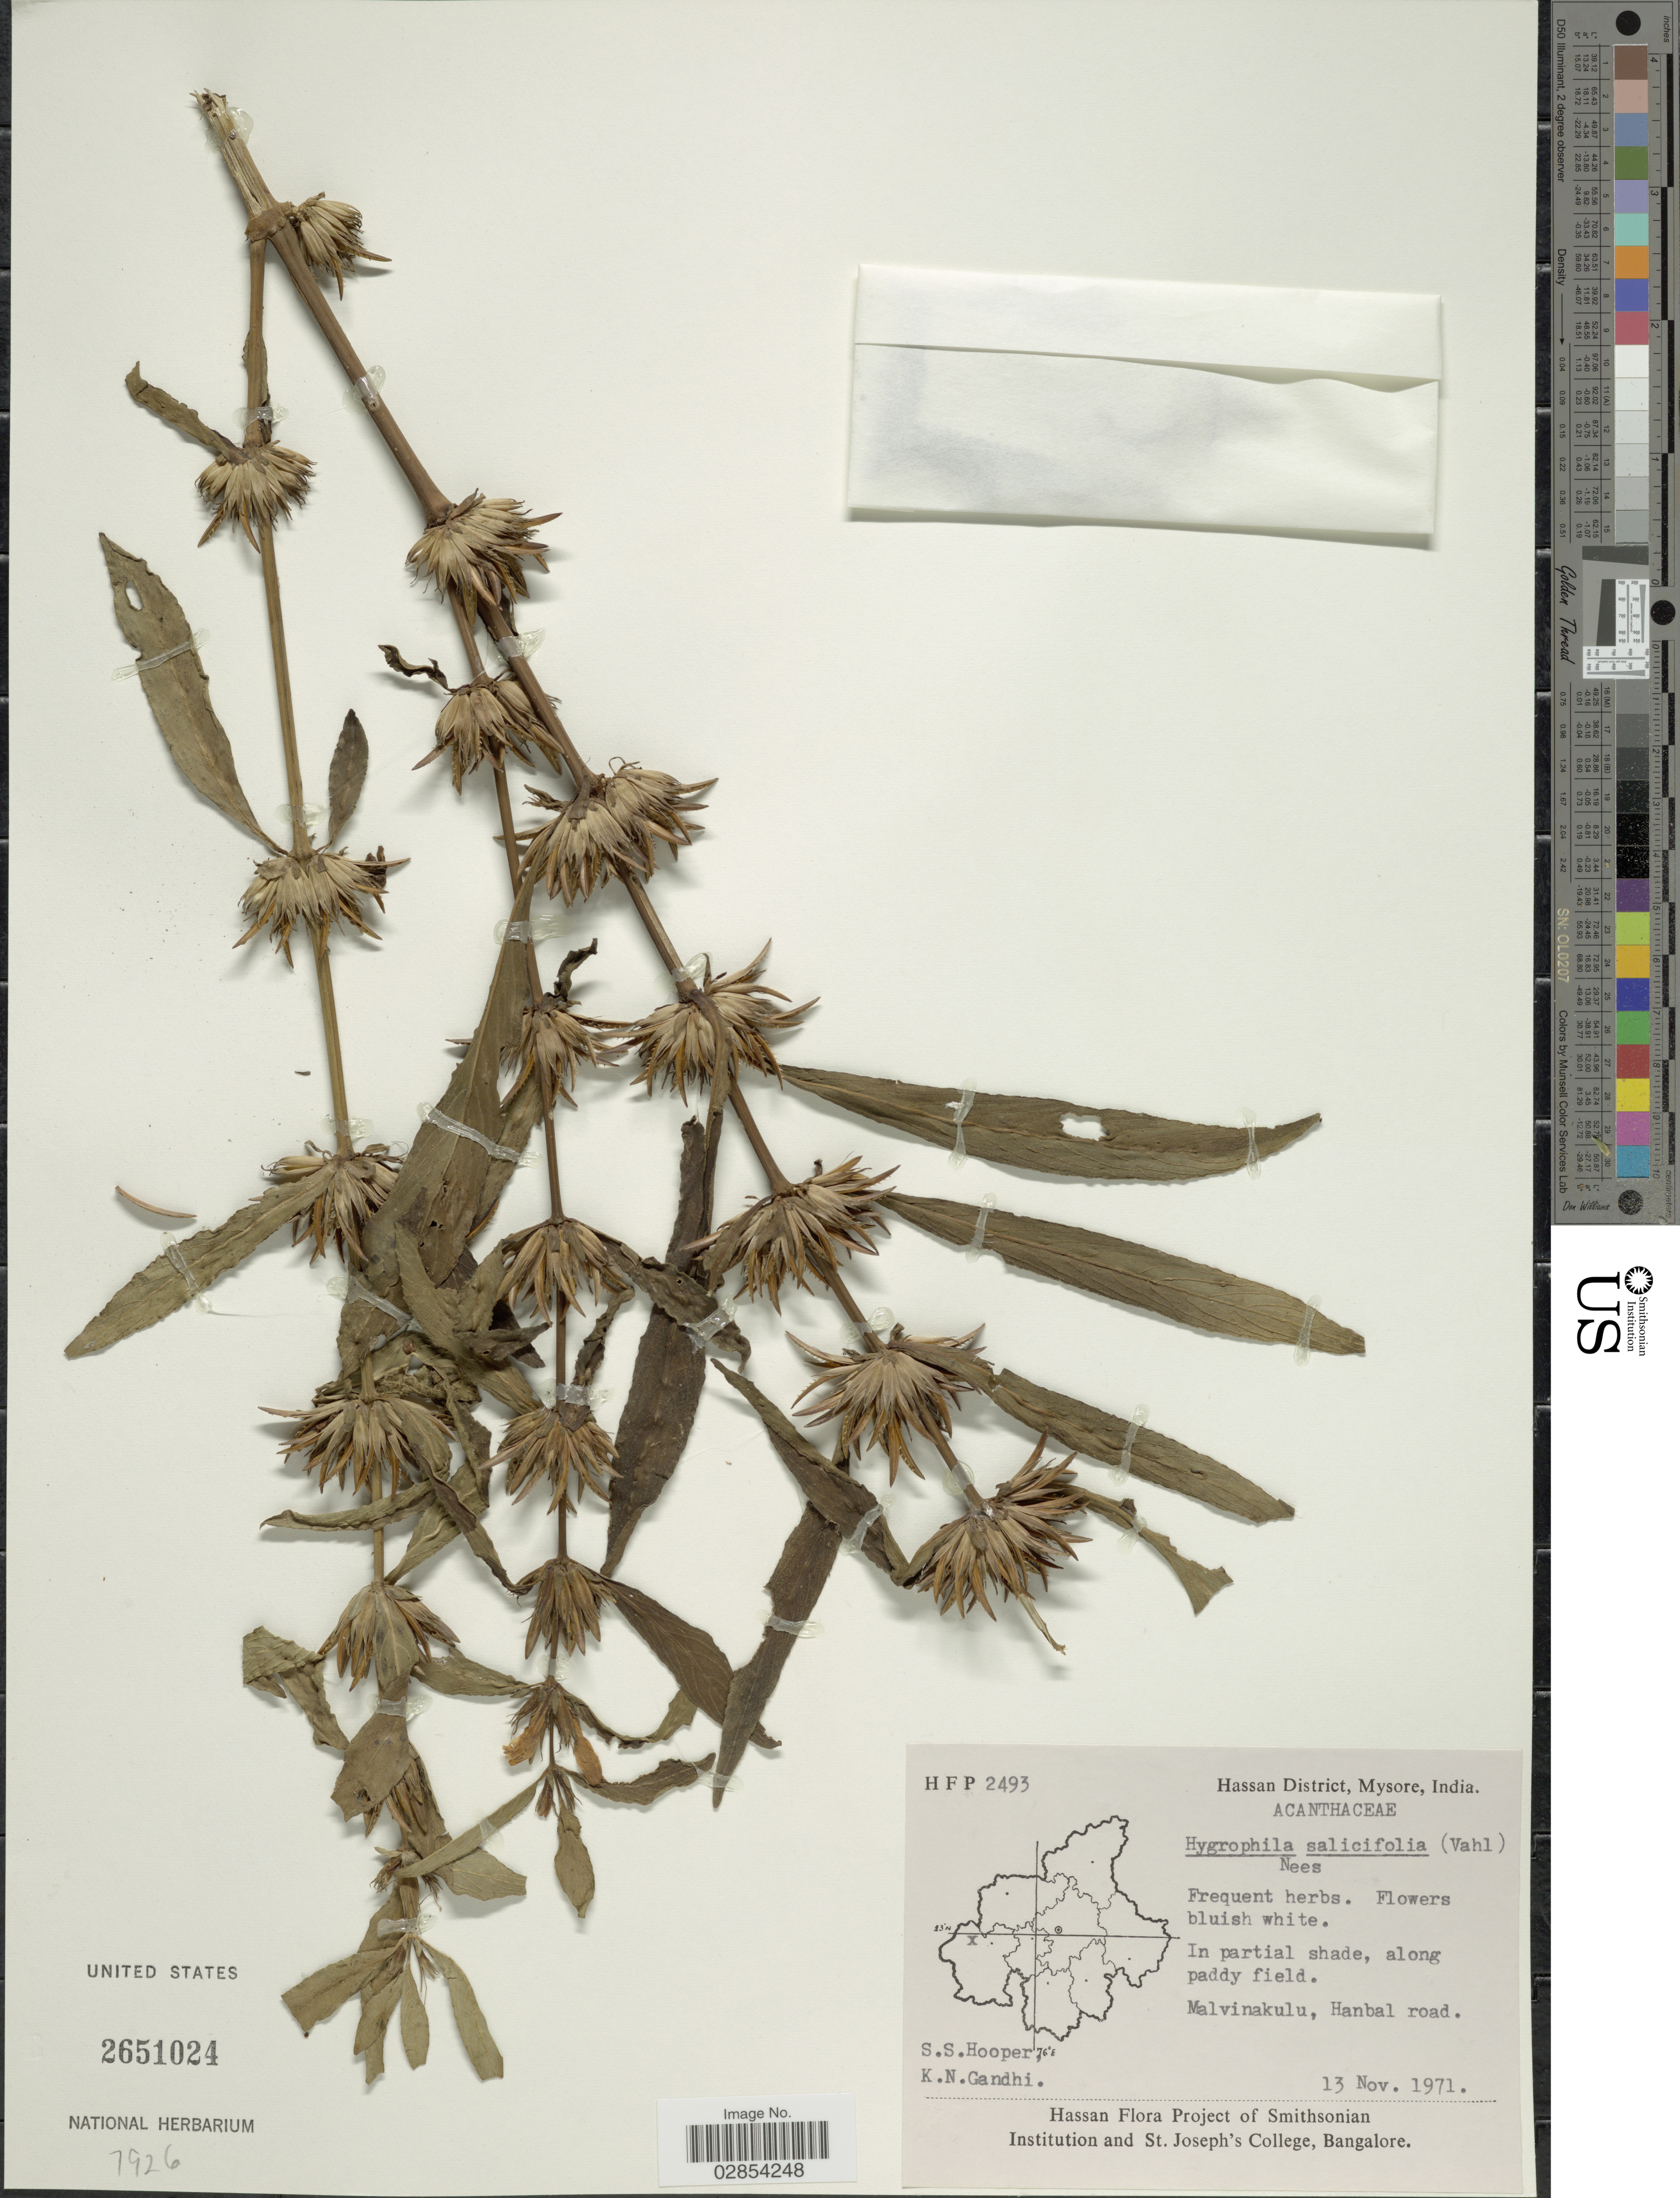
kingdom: Plantae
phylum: Tracheophyta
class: Magnoliopsida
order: Lamiales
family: Acanthaceae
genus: Hygrophila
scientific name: Hygrophila salicifolia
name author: (Vahl) Nees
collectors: S. S. Hooper & K. N. Gandhi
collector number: HFP2493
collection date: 1971-11-13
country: India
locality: Hassan District, Mysore. Malvinakulu, Hanbal road.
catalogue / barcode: US 2651024